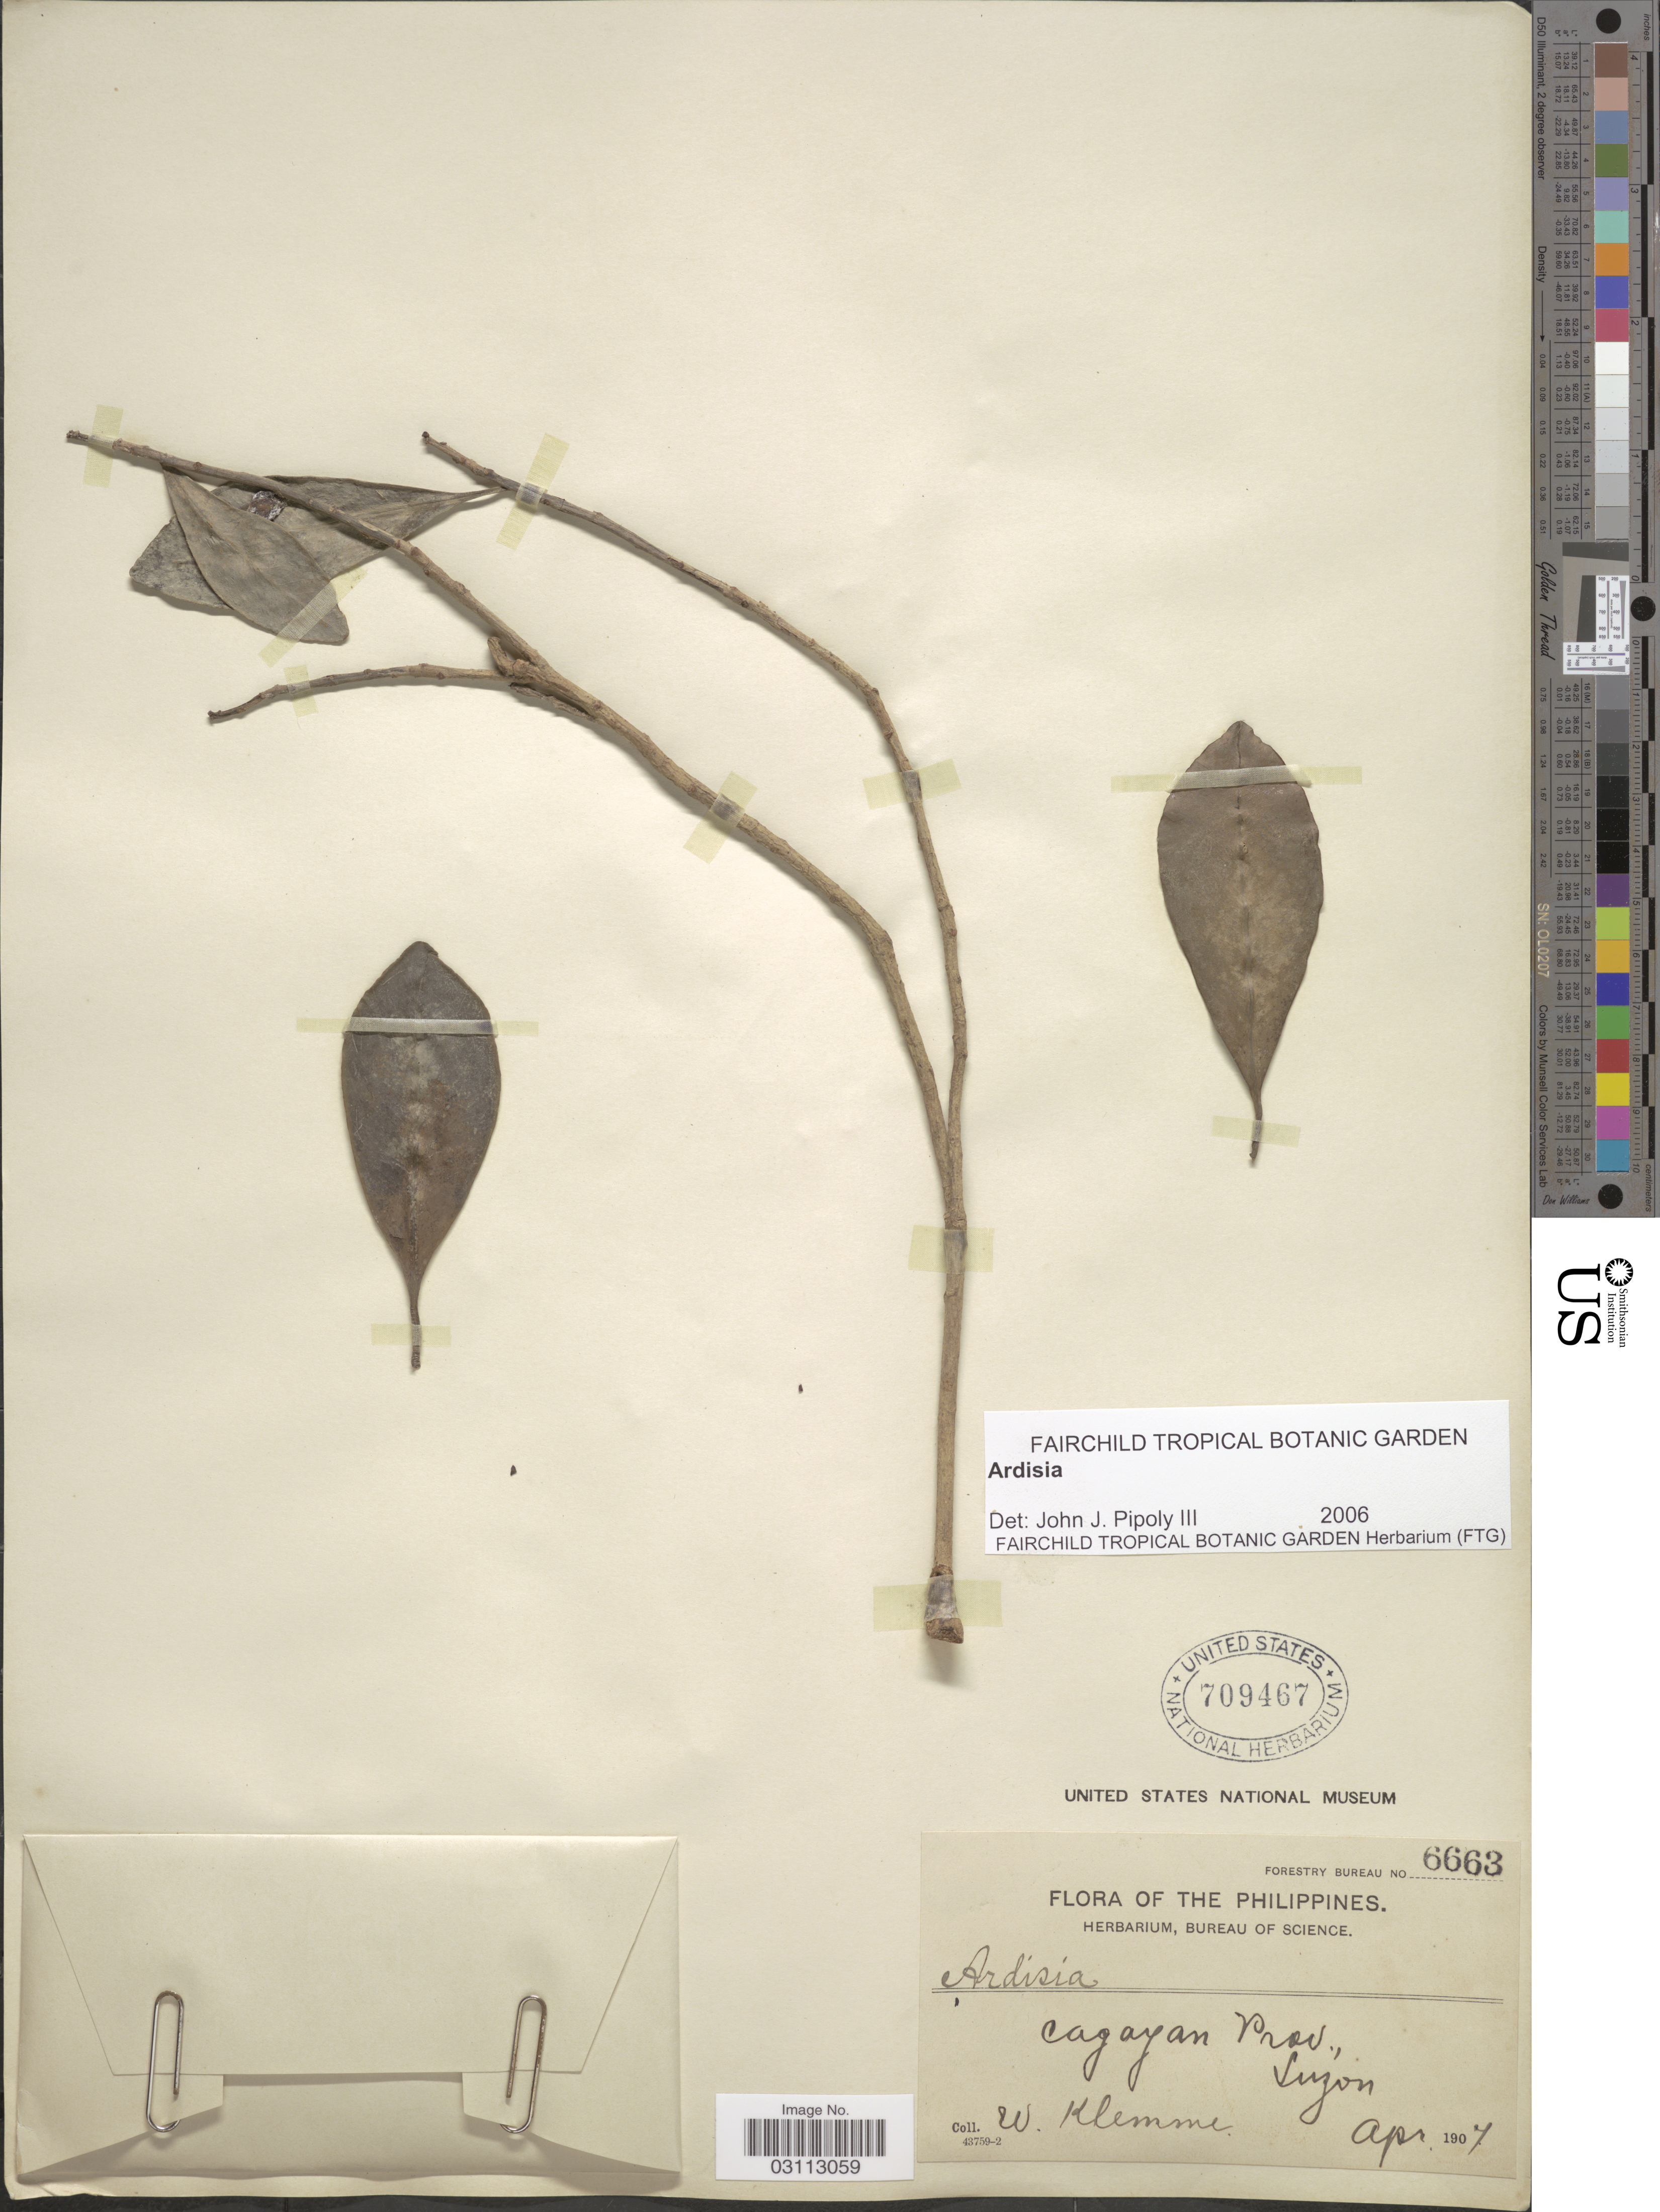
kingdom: Plantae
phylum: Tracheophyta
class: Magnoliopsida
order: Ericales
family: Primulaceae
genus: Ardisia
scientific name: Ardisia sp.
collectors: W. Klemme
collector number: Forestry Bureau 6663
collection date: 1907-04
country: Philippines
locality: Cagayan Prov., Luzon.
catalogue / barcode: US 709467